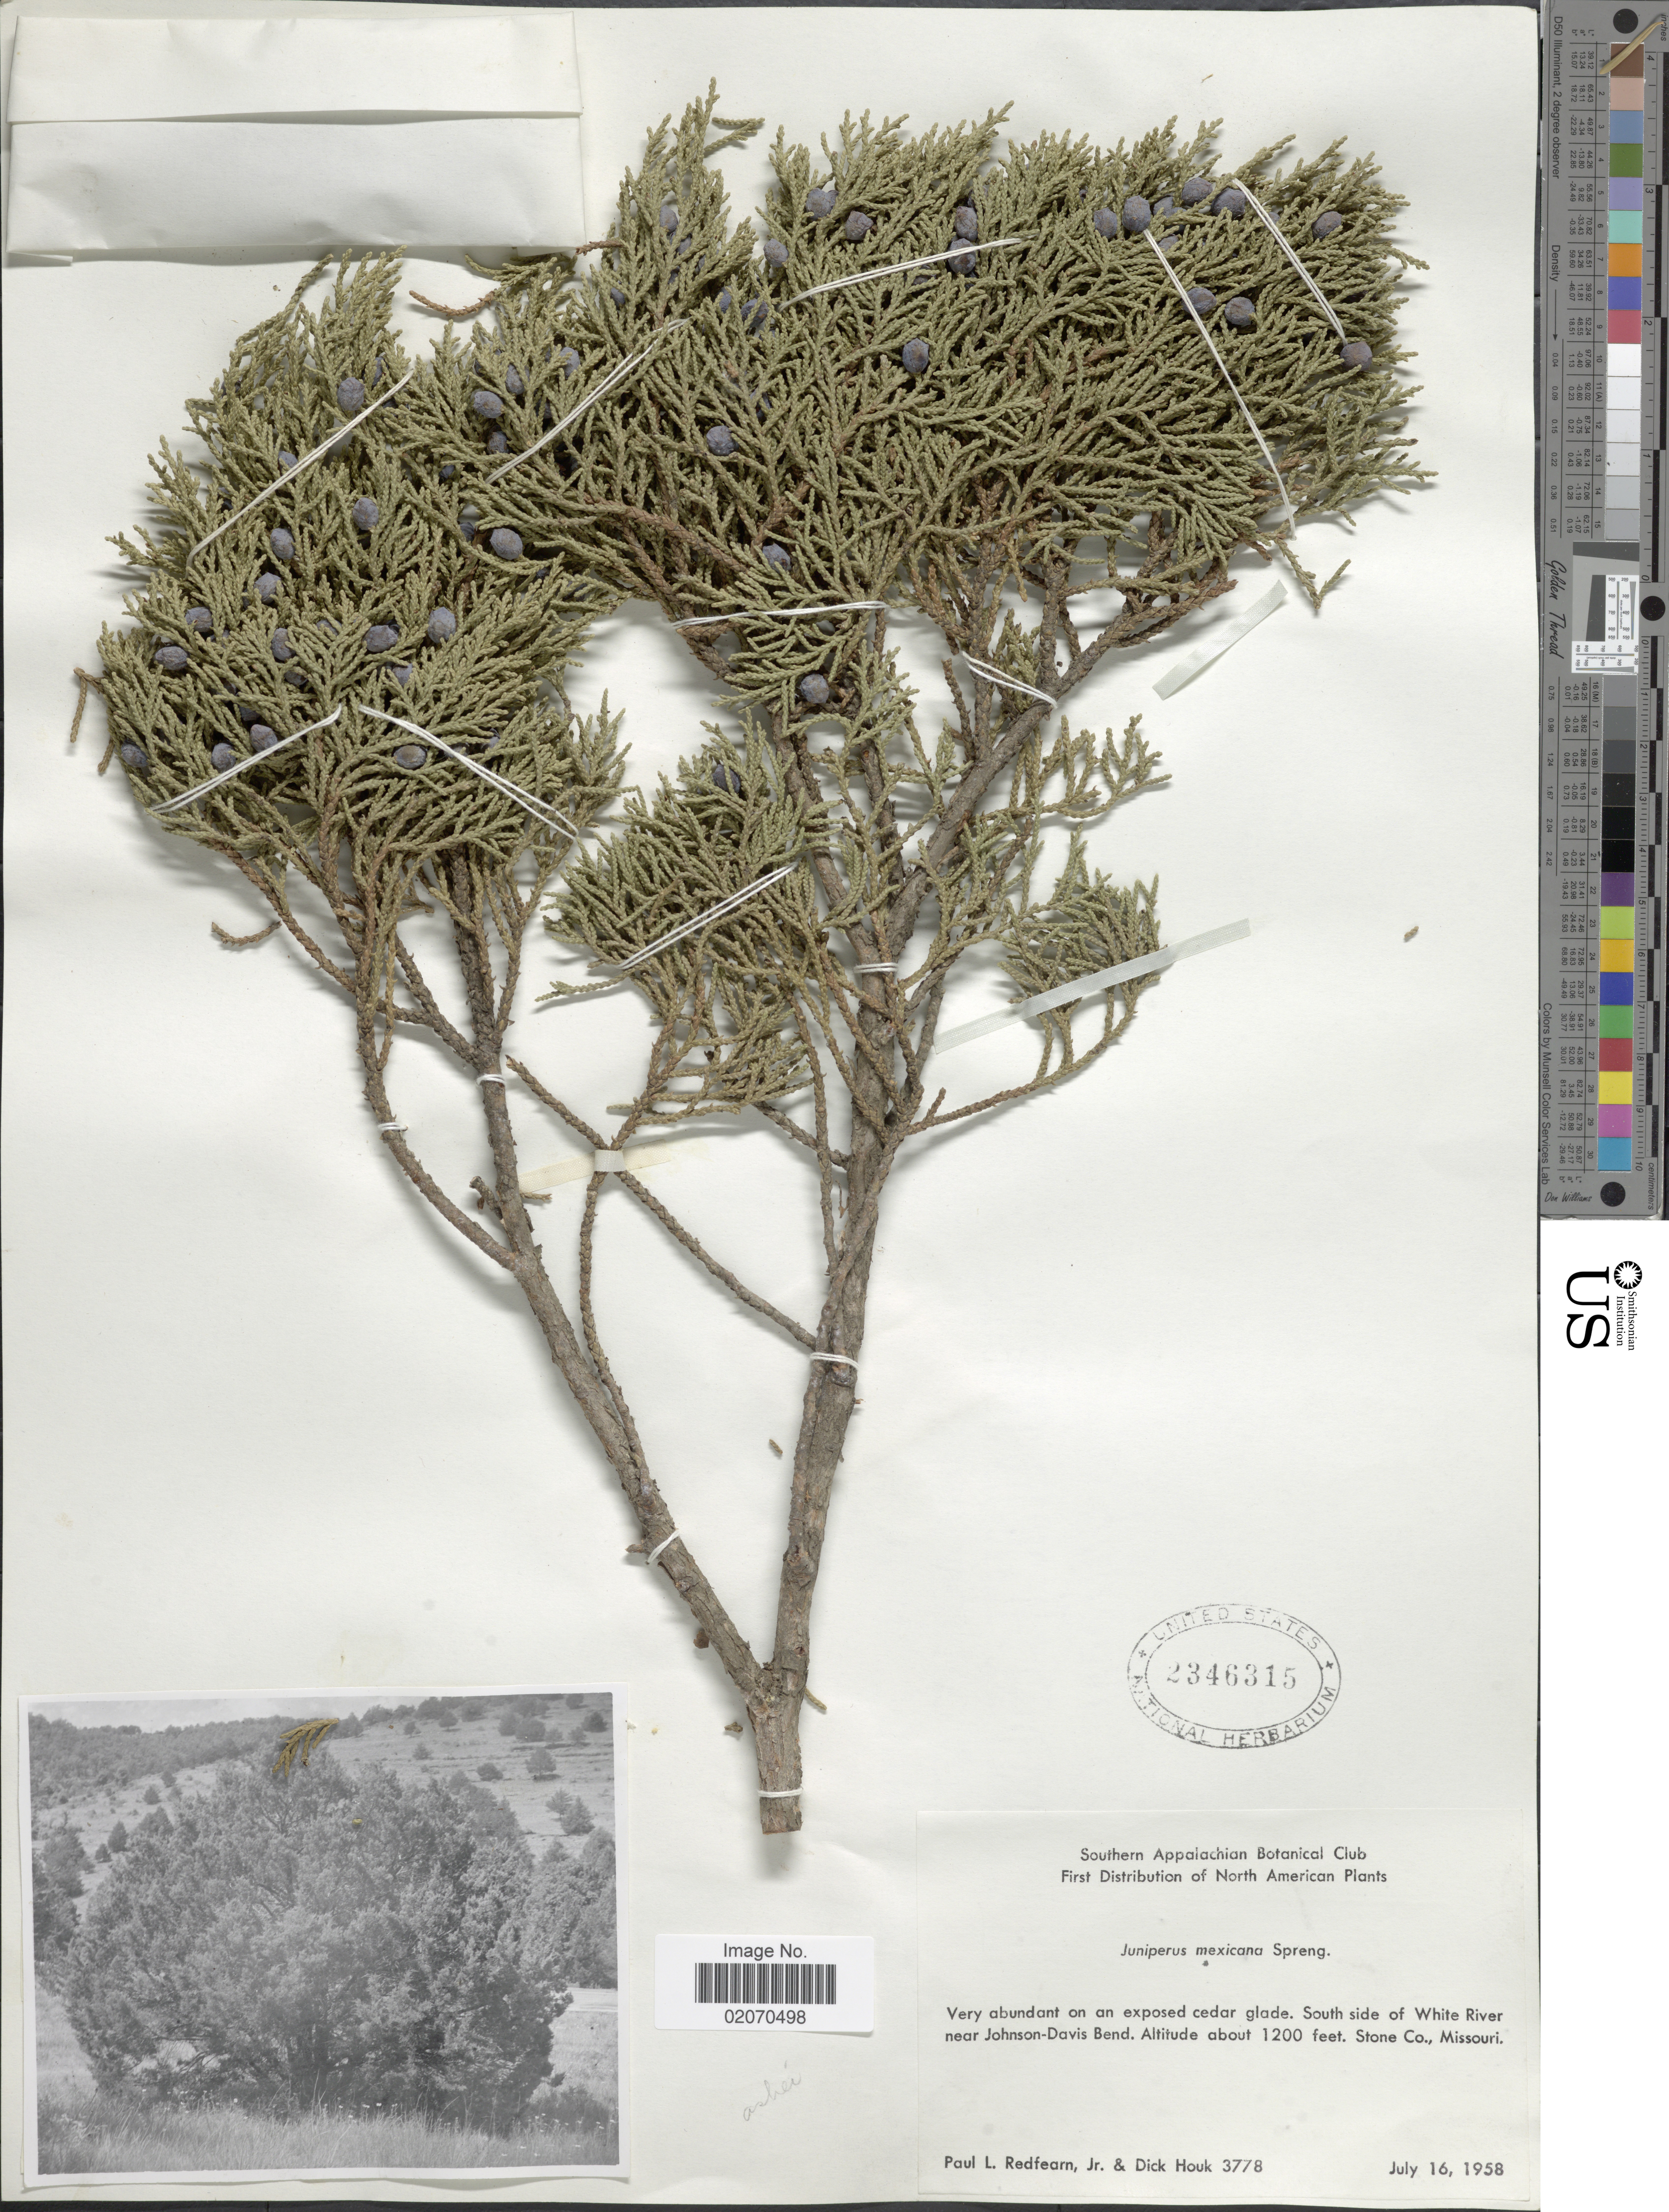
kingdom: Plantae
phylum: Tracheophyta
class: Pinopsida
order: Pinales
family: Cupressaceae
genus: Juniperus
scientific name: Juniperus ashei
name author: J. Buchholz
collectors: P. Redfearn & D. Houk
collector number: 3778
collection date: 1958-07-16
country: United States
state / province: Missouri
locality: South side of White River near Johnson-Davis Bend, Stone Co.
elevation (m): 366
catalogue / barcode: US 2346315